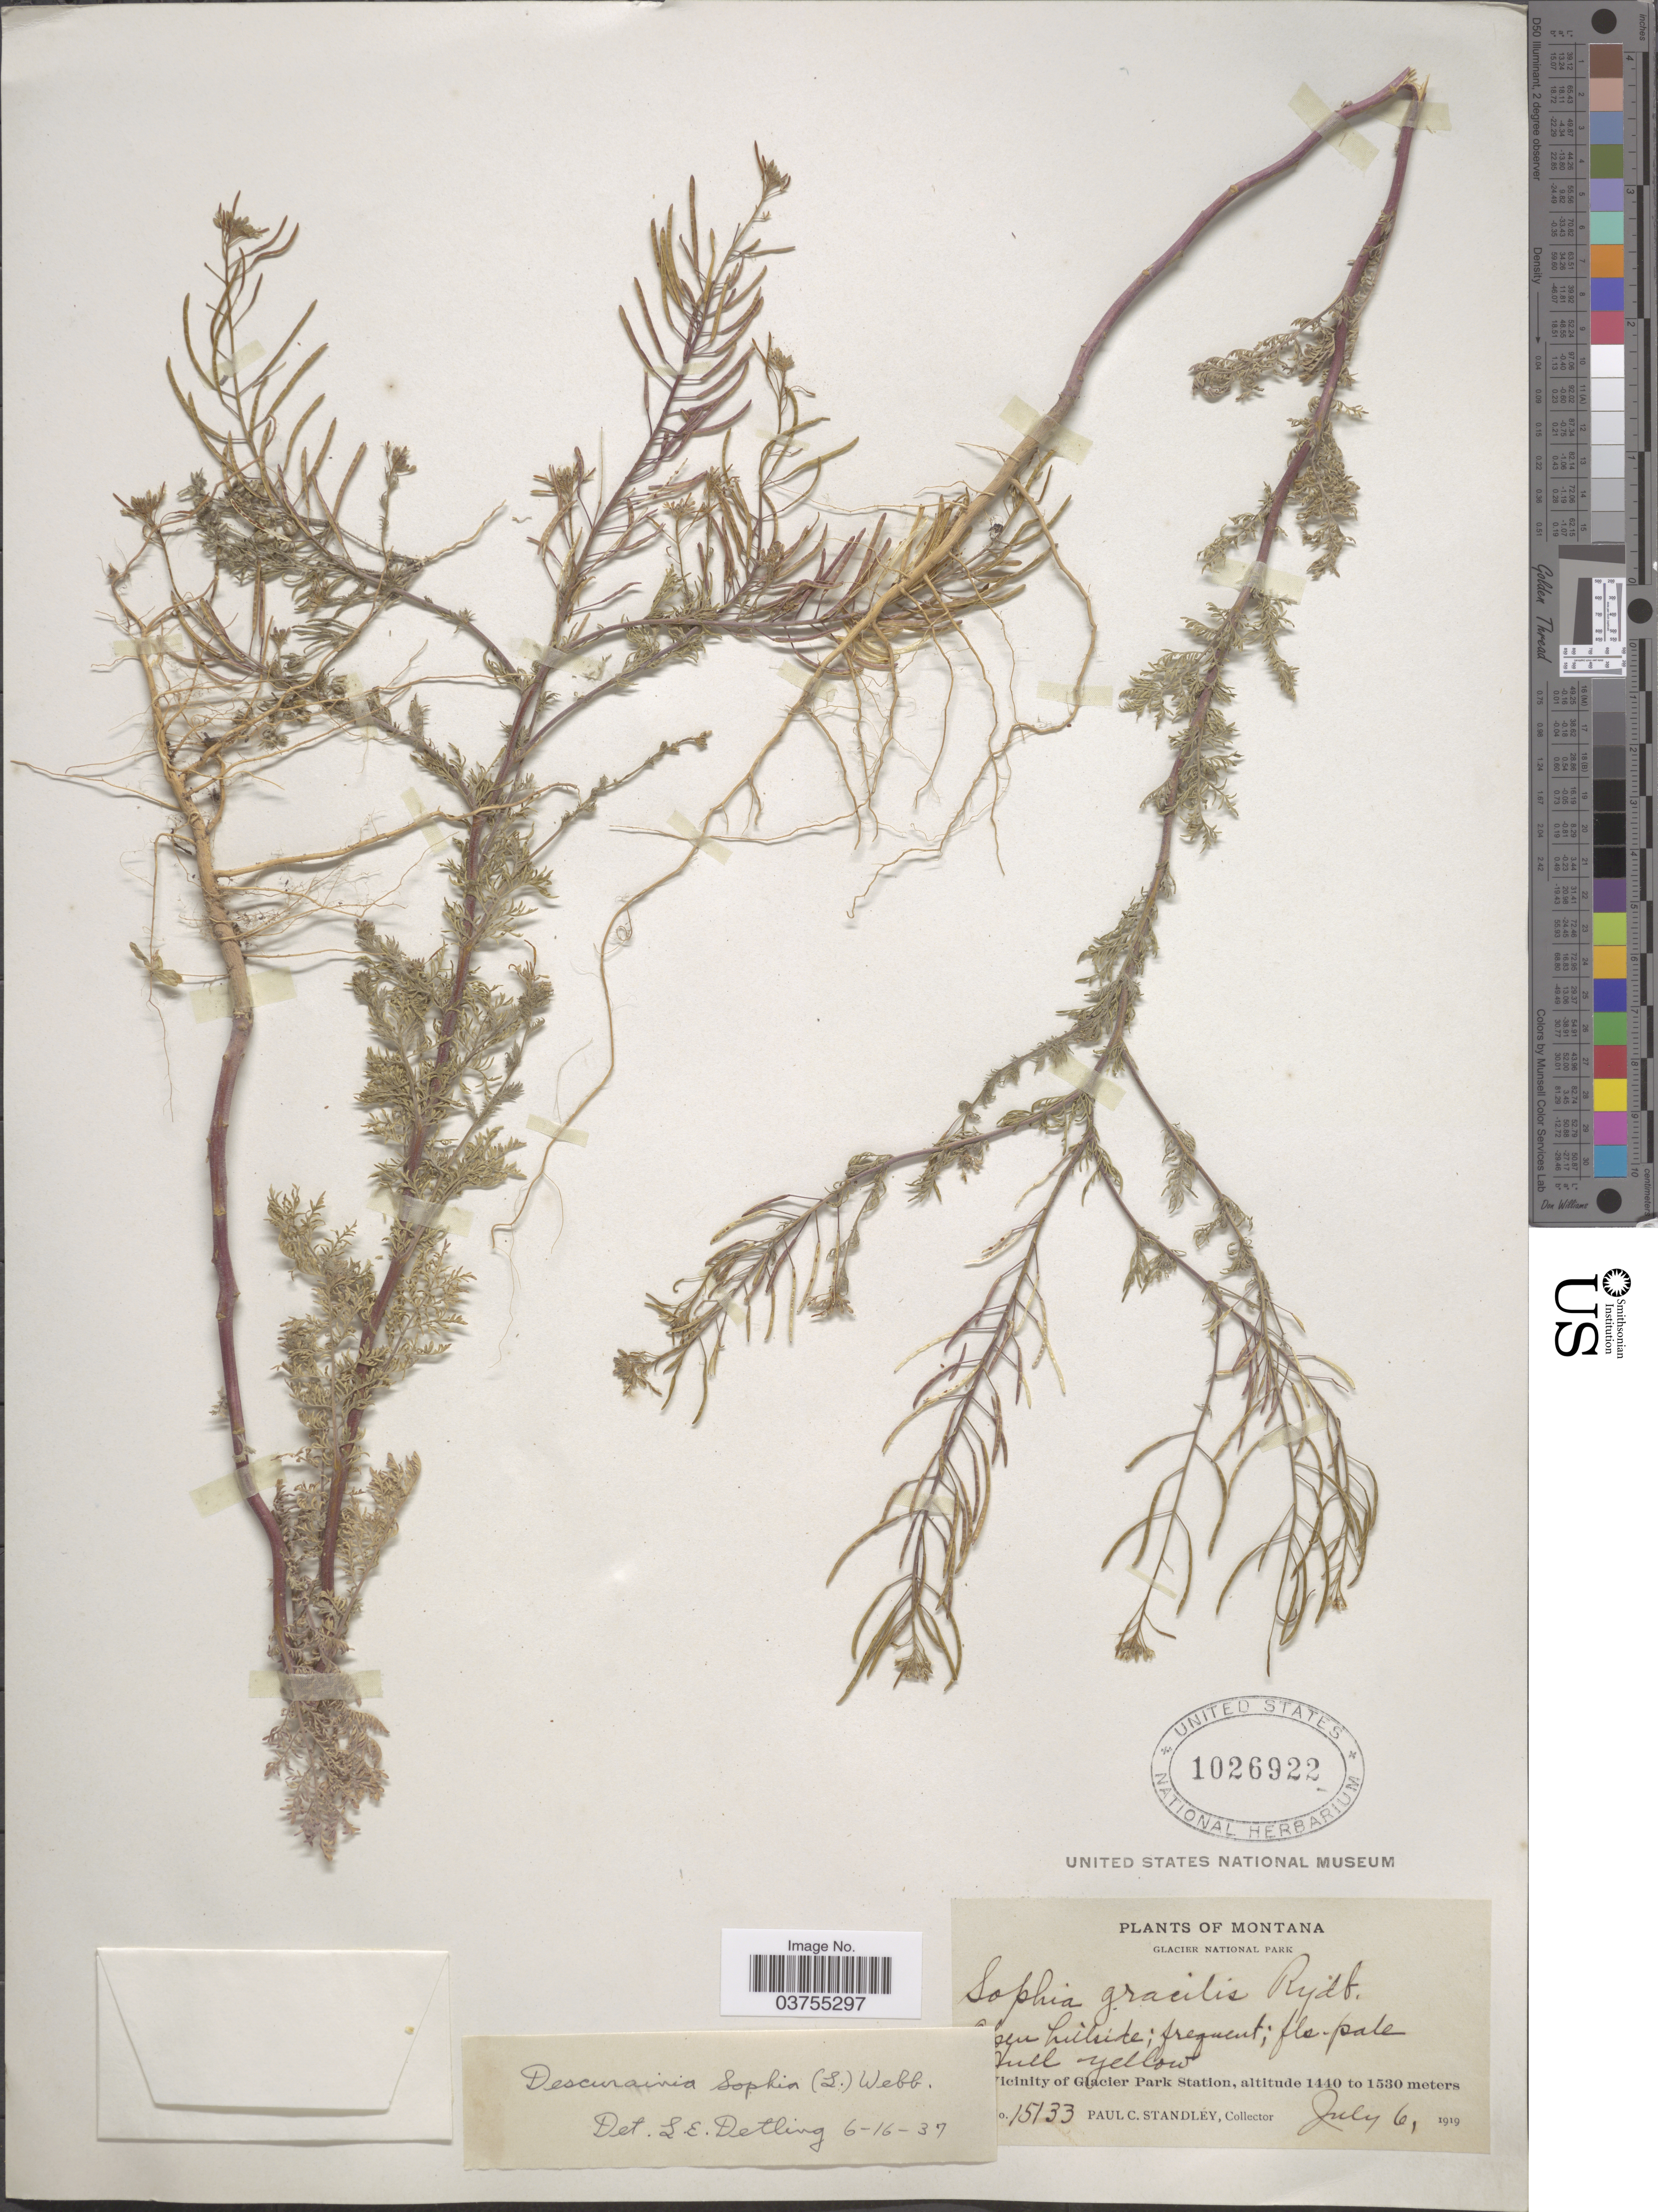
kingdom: Plantae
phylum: Tracheophyta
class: Magnoliopsida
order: Brassicales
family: Brassicaceae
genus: Descurainia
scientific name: Descurainia sophia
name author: (L.) Webb ex Prantl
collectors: P. C. Standley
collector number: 15133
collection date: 1919-07-06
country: United States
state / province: Montana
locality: Glacier National Park. Vicinity of Glacier Park Station.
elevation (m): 1440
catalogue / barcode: US 1026922